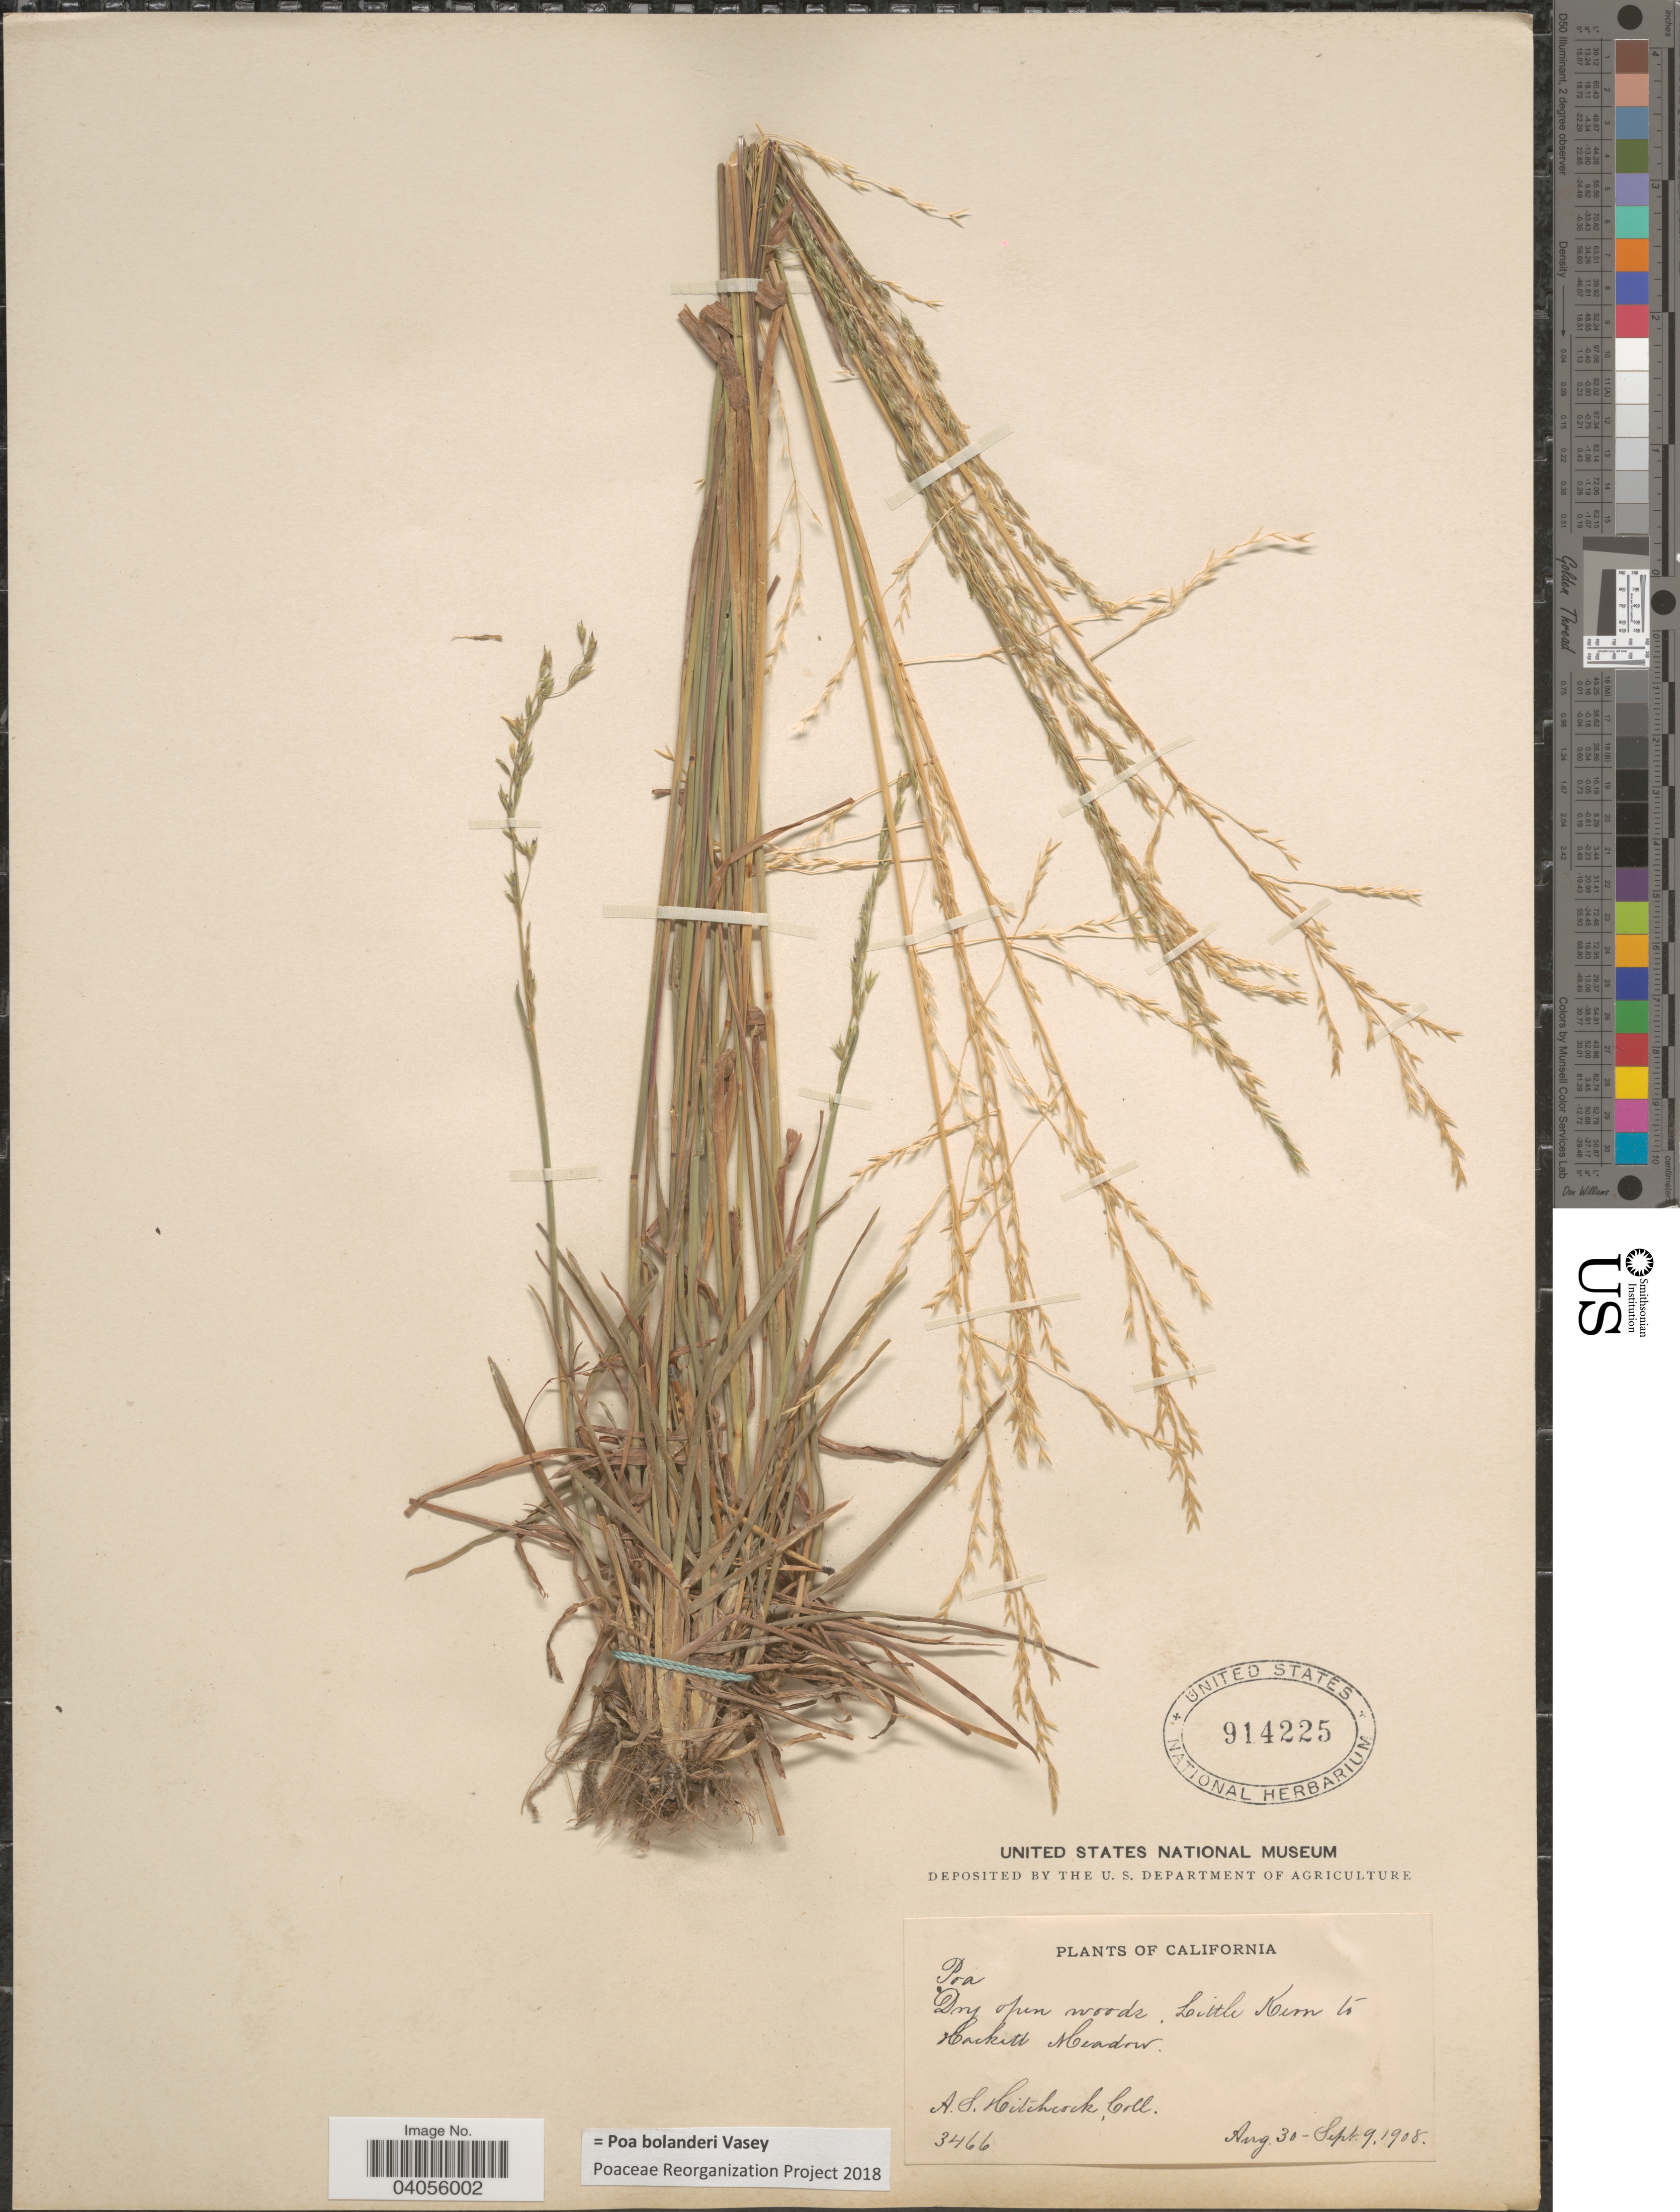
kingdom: Plantae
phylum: Tracheophyta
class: Liliopsida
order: Poales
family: Poaceae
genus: Poa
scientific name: Poa bolanderi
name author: Vasey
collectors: A. S. Hitchcock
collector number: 3466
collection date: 1908-08-30/1908-09-09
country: United States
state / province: California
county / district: Kern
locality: Dry open woods Little Kern to Hackett Meadow.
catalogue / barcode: US 914225